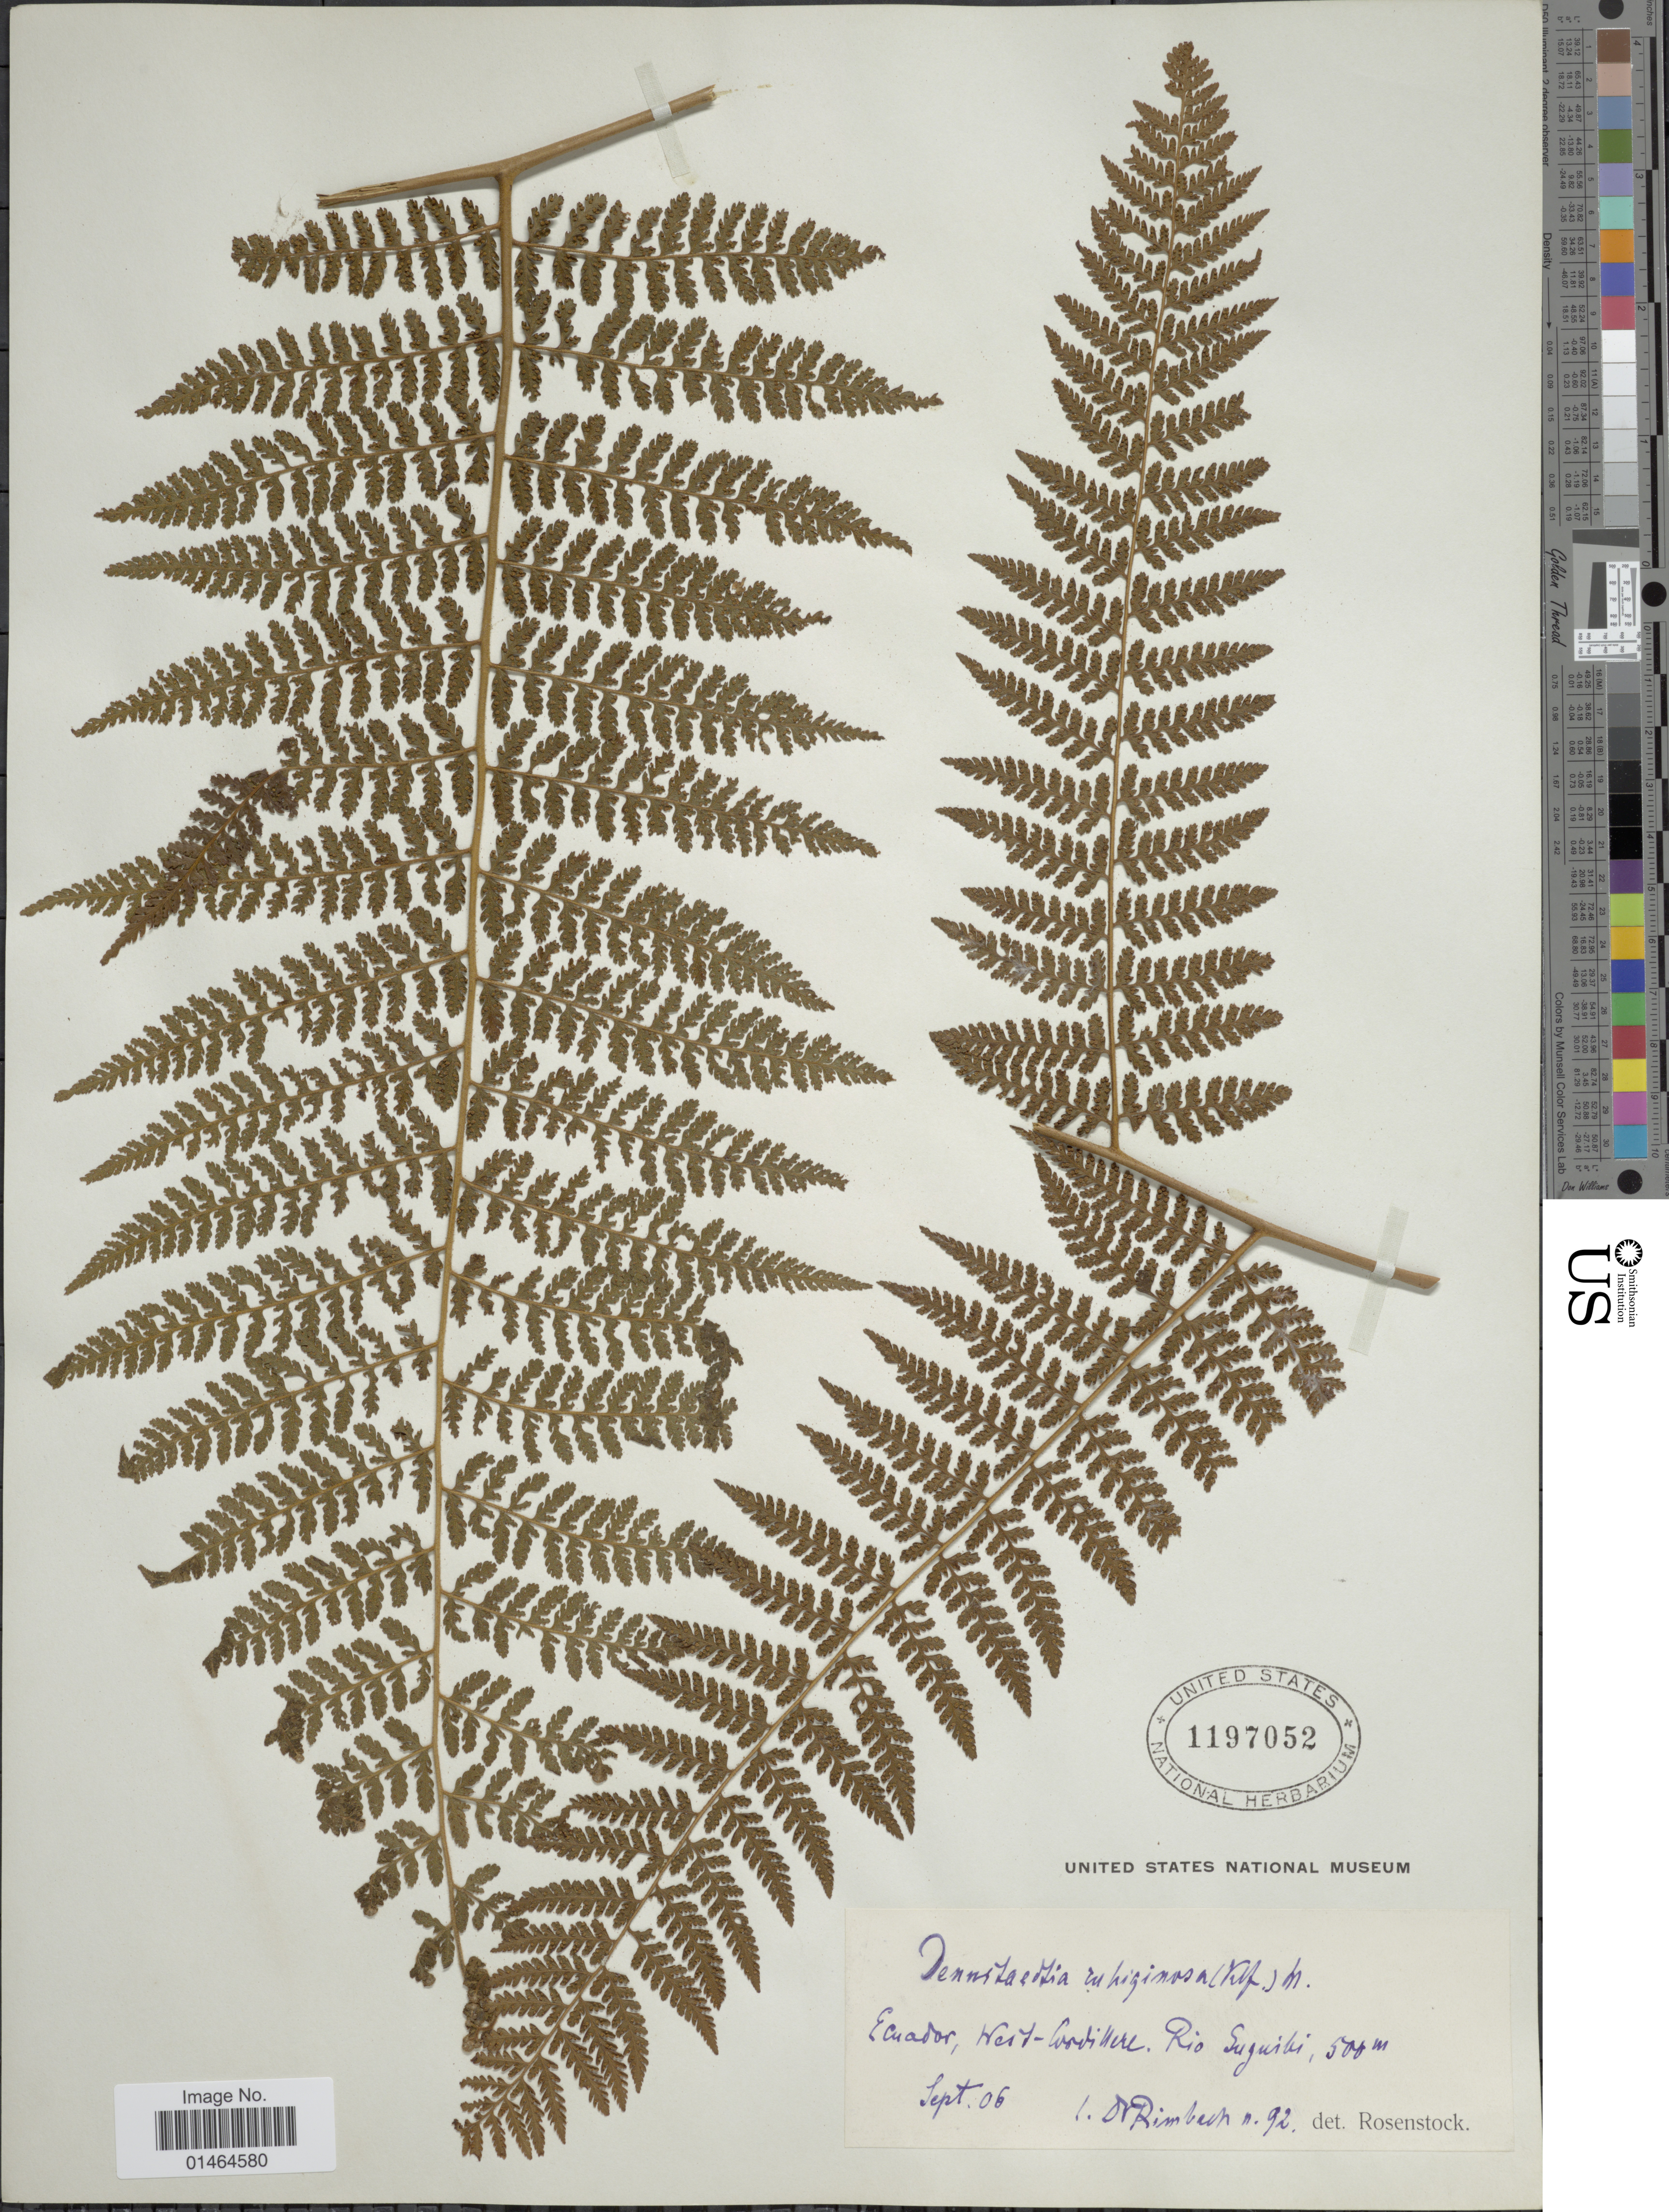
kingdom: Plantae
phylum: Tracheophyta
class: Polypodiopsida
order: Polypodiales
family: Dennstaedtiaceae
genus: Dennstaedtia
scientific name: Dennstaedtia cicutaria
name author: (Sw.) T. Moore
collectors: Rimbach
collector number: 92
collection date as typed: Transcribed d/m/y: /9/6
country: Ecuador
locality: West-Coordillere, Rio Suguibi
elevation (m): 500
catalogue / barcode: US 1197052